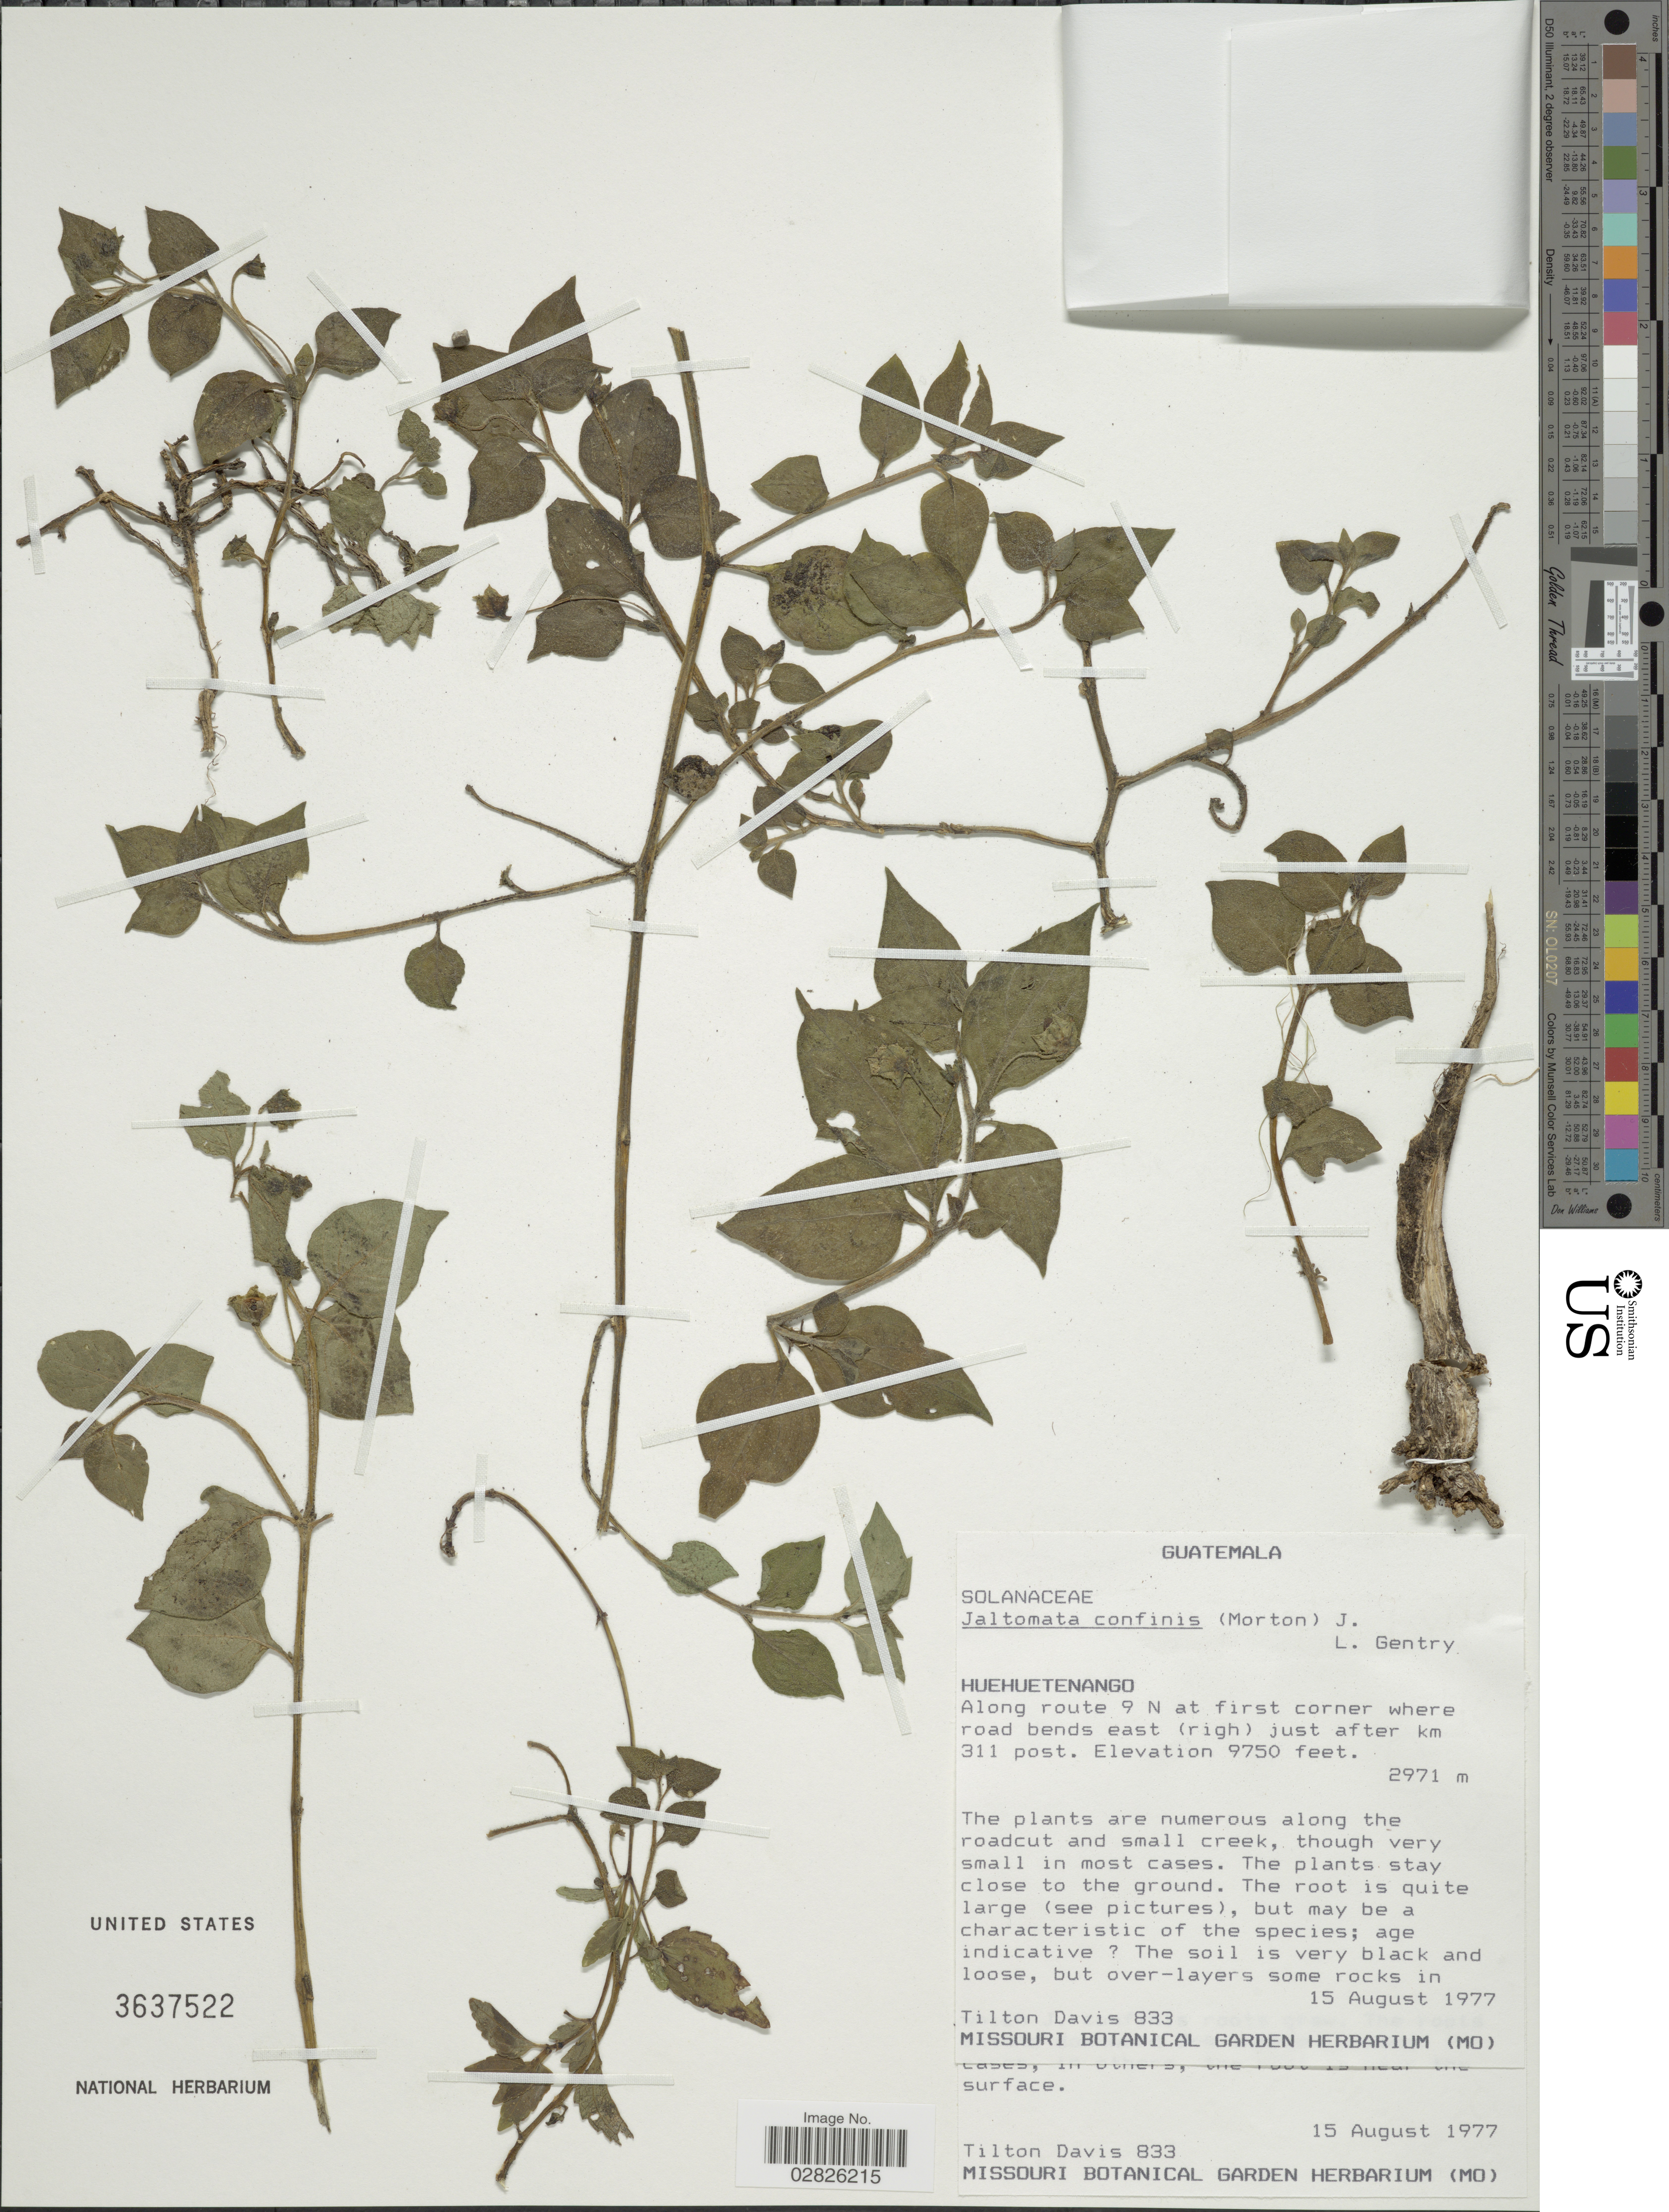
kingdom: Plantae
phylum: Tracheophyta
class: Magnoliopsida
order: Solanales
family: Solanaceae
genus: Jaltomata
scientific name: Jaltomata confinis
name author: (C.V. Morton) J.L. Gentry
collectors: T. Davis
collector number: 833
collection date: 1977-08-15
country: Guatemala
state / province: Huehuetenango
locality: Along route 9 N at first corner where road bends east (righ) just after km 311 post.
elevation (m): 2972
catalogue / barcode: US 3637522